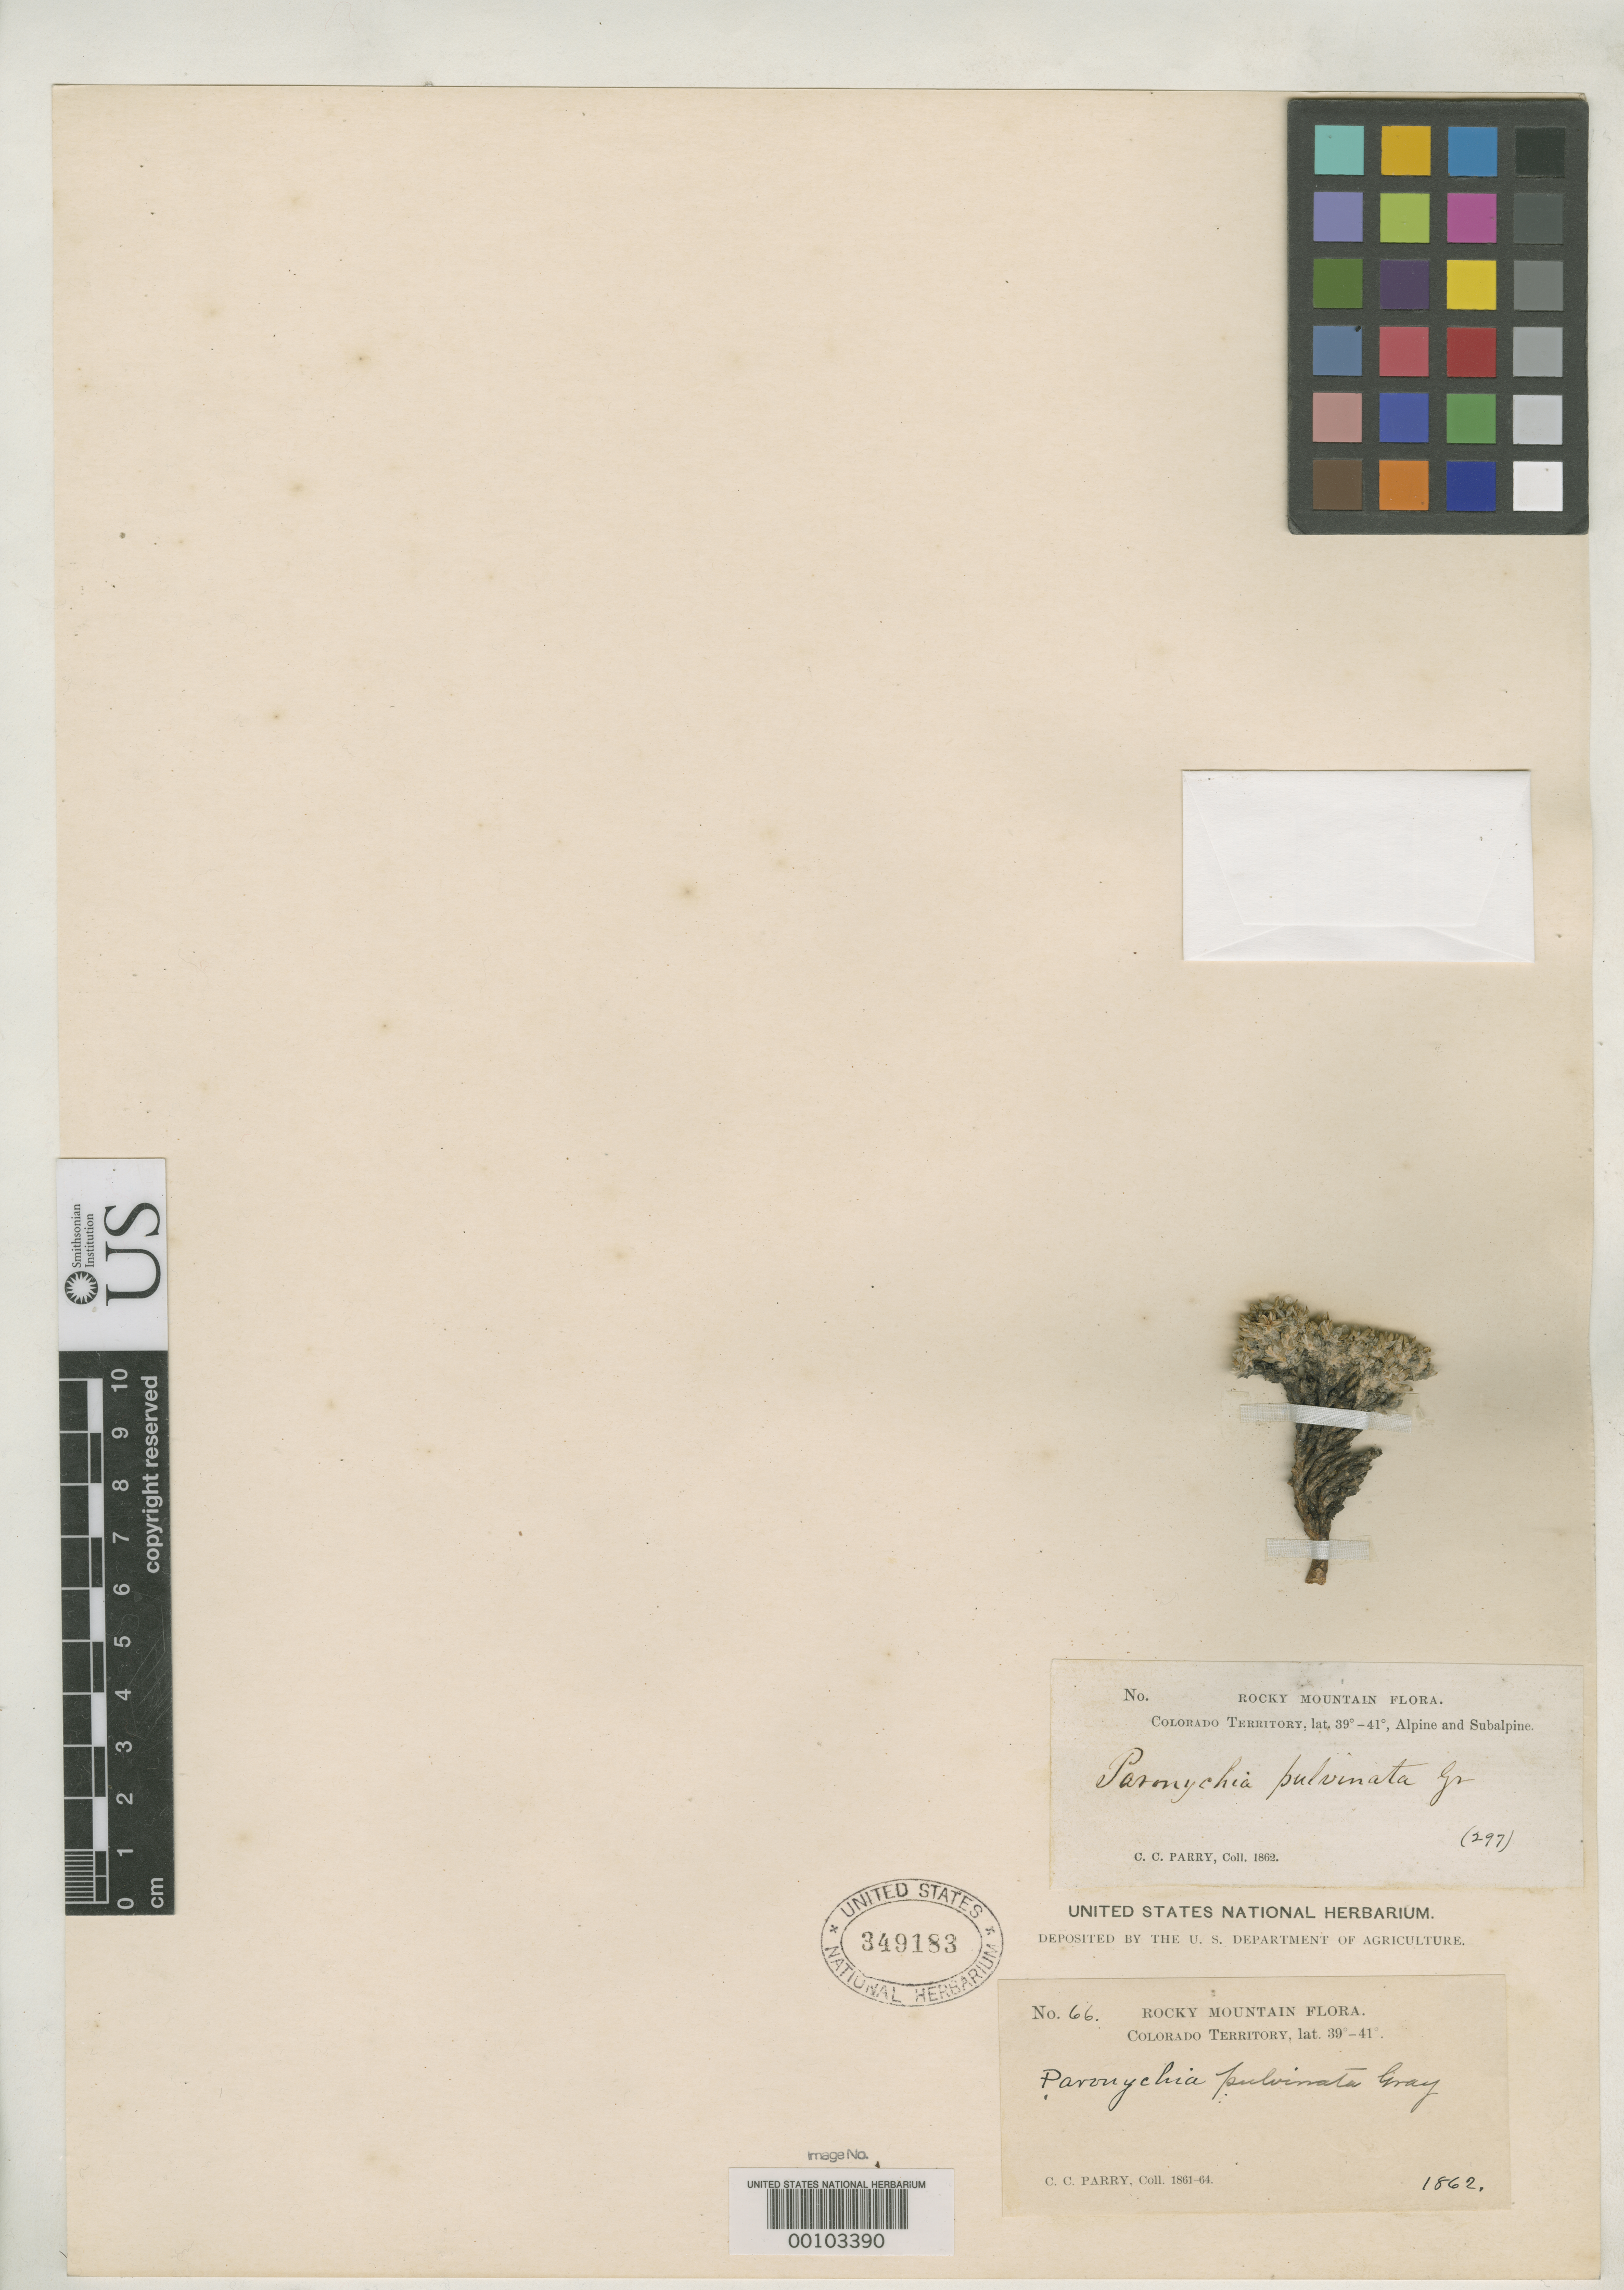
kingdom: Plantae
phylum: Tracheophyta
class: Magnoliopsida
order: Caryophyllales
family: Caryophyllaceae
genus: Paronychia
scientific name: Paronychia pulvinata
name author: A. Gray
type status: Type Collection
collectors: C. C. Parry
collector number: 66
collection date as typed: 1862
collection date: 1862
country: United States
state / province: Colorado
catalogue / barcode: US 349183